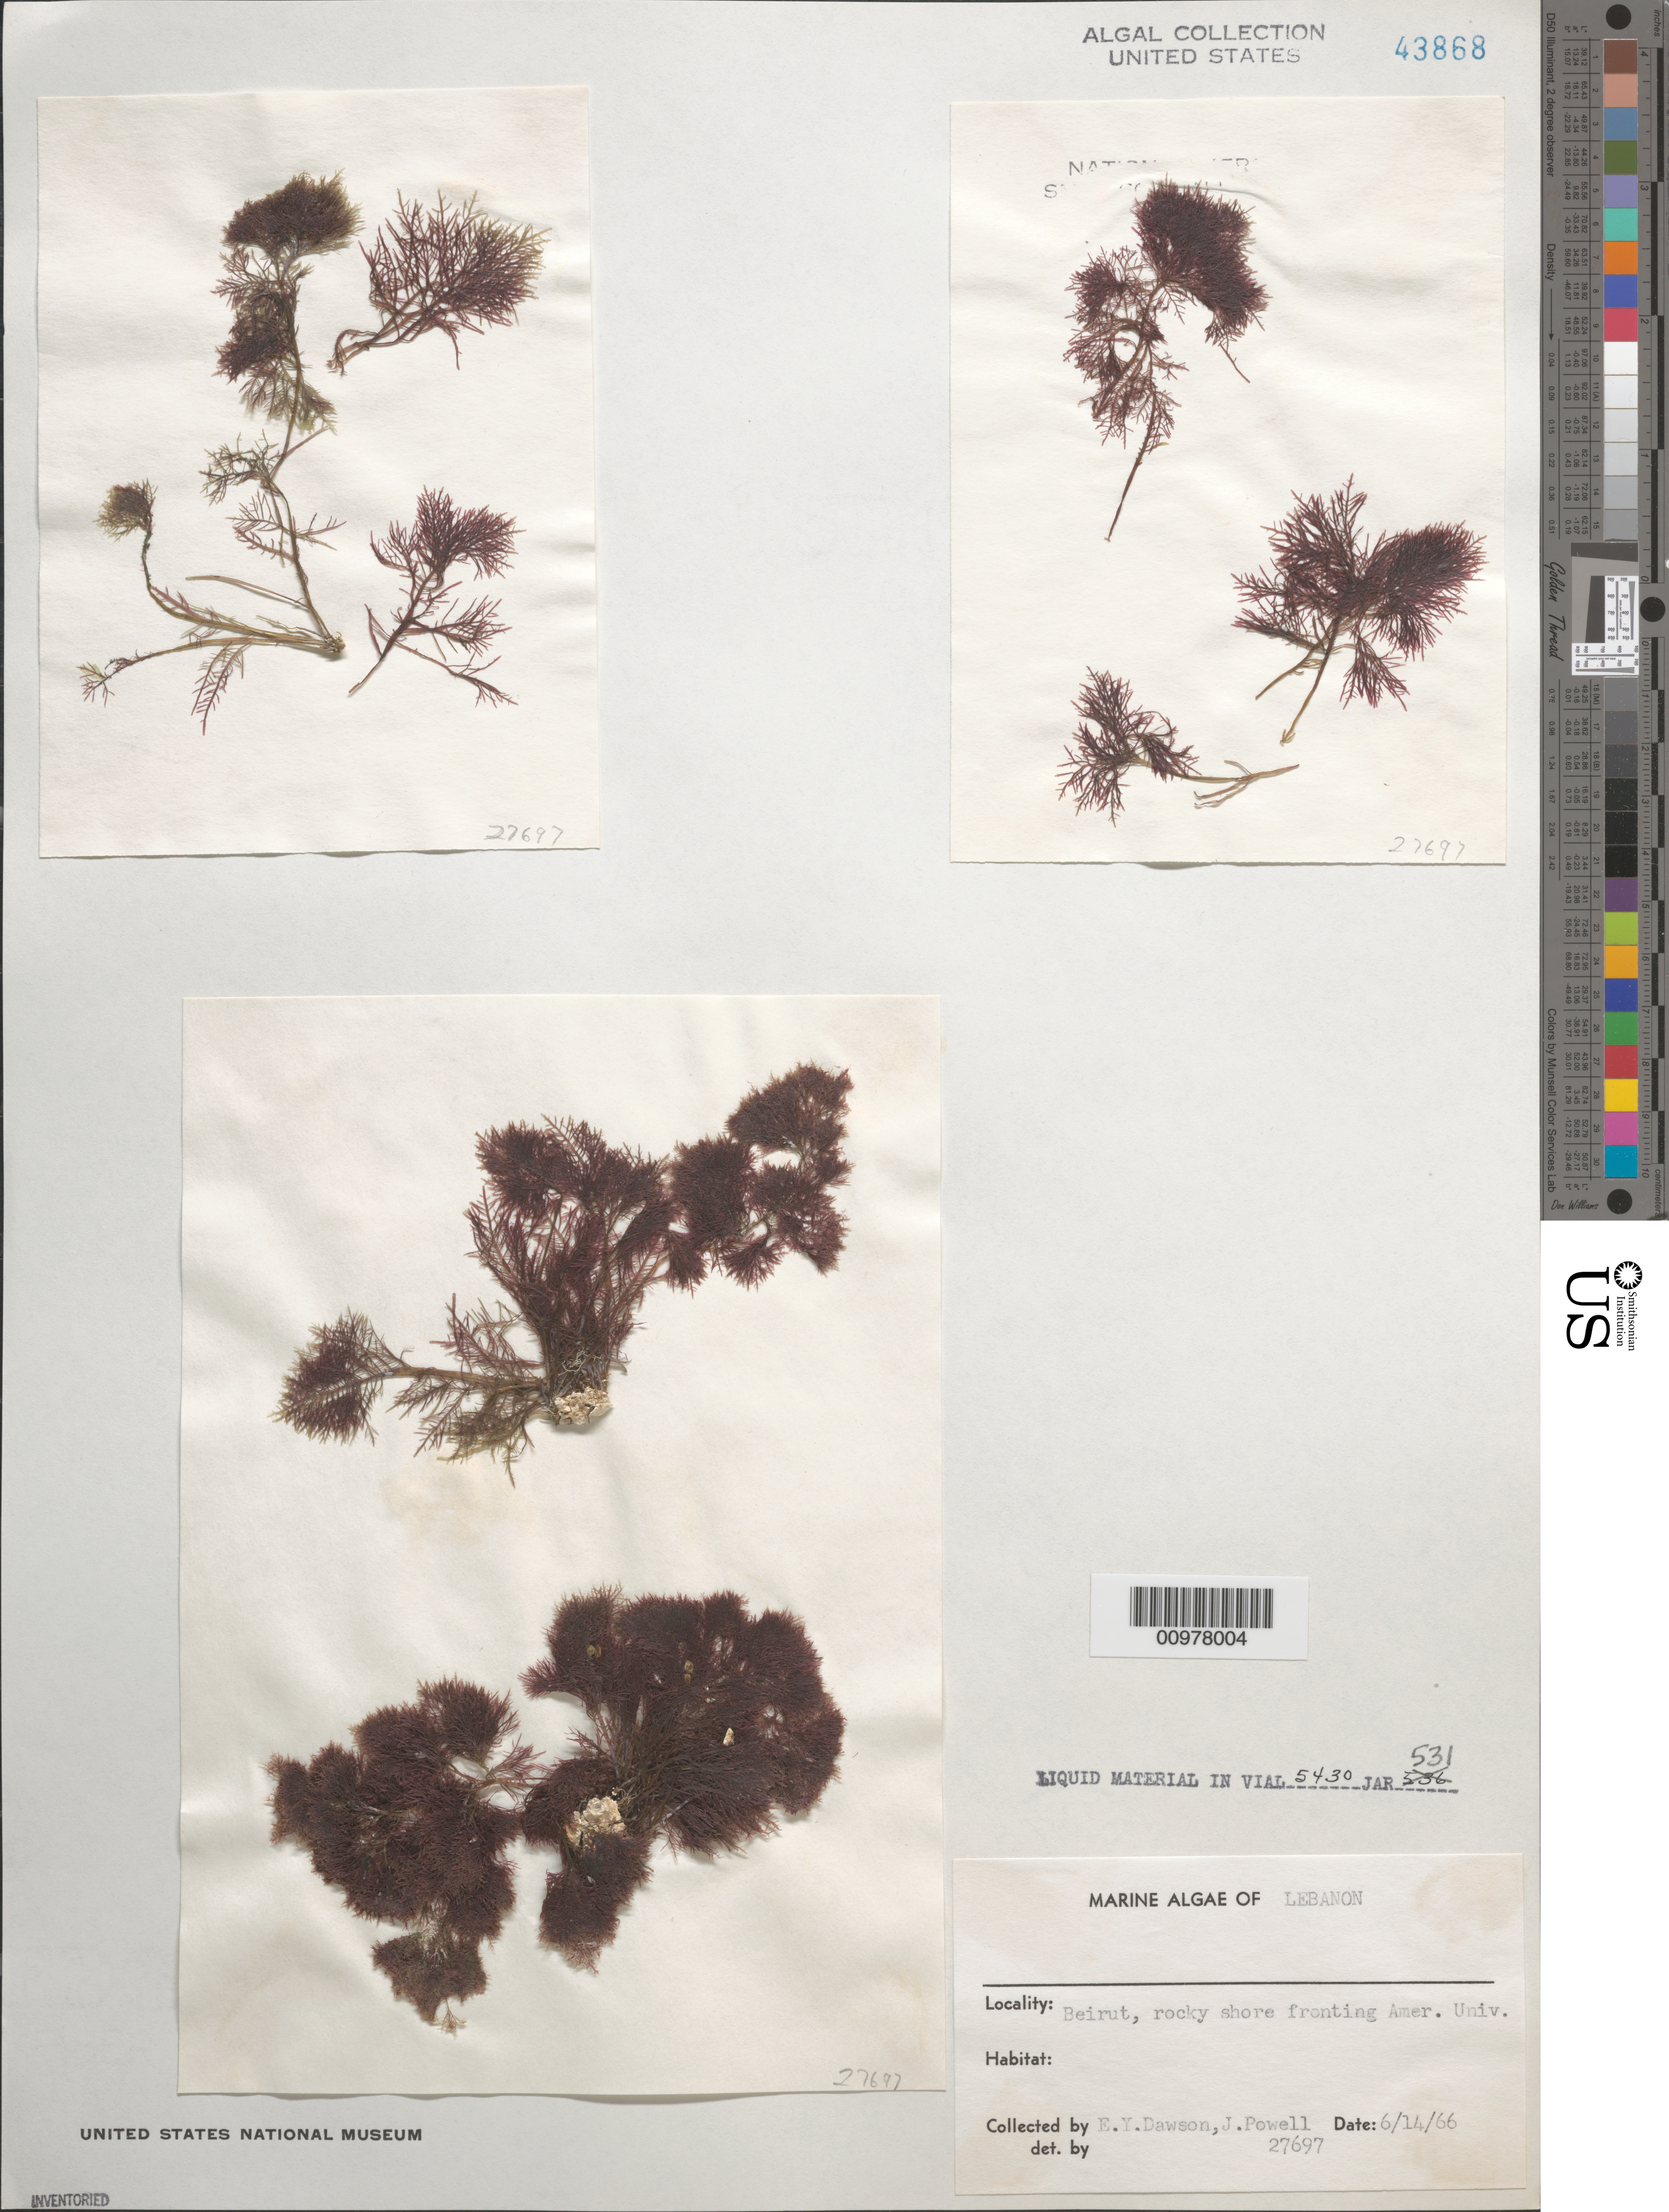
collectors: E. Y. Dawson & J. Powell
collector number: EYD 27697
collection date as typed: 14 Jun 1966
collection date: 1966-06-14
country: Lebanon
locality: Beirut, American University shore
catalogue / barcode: US 43868